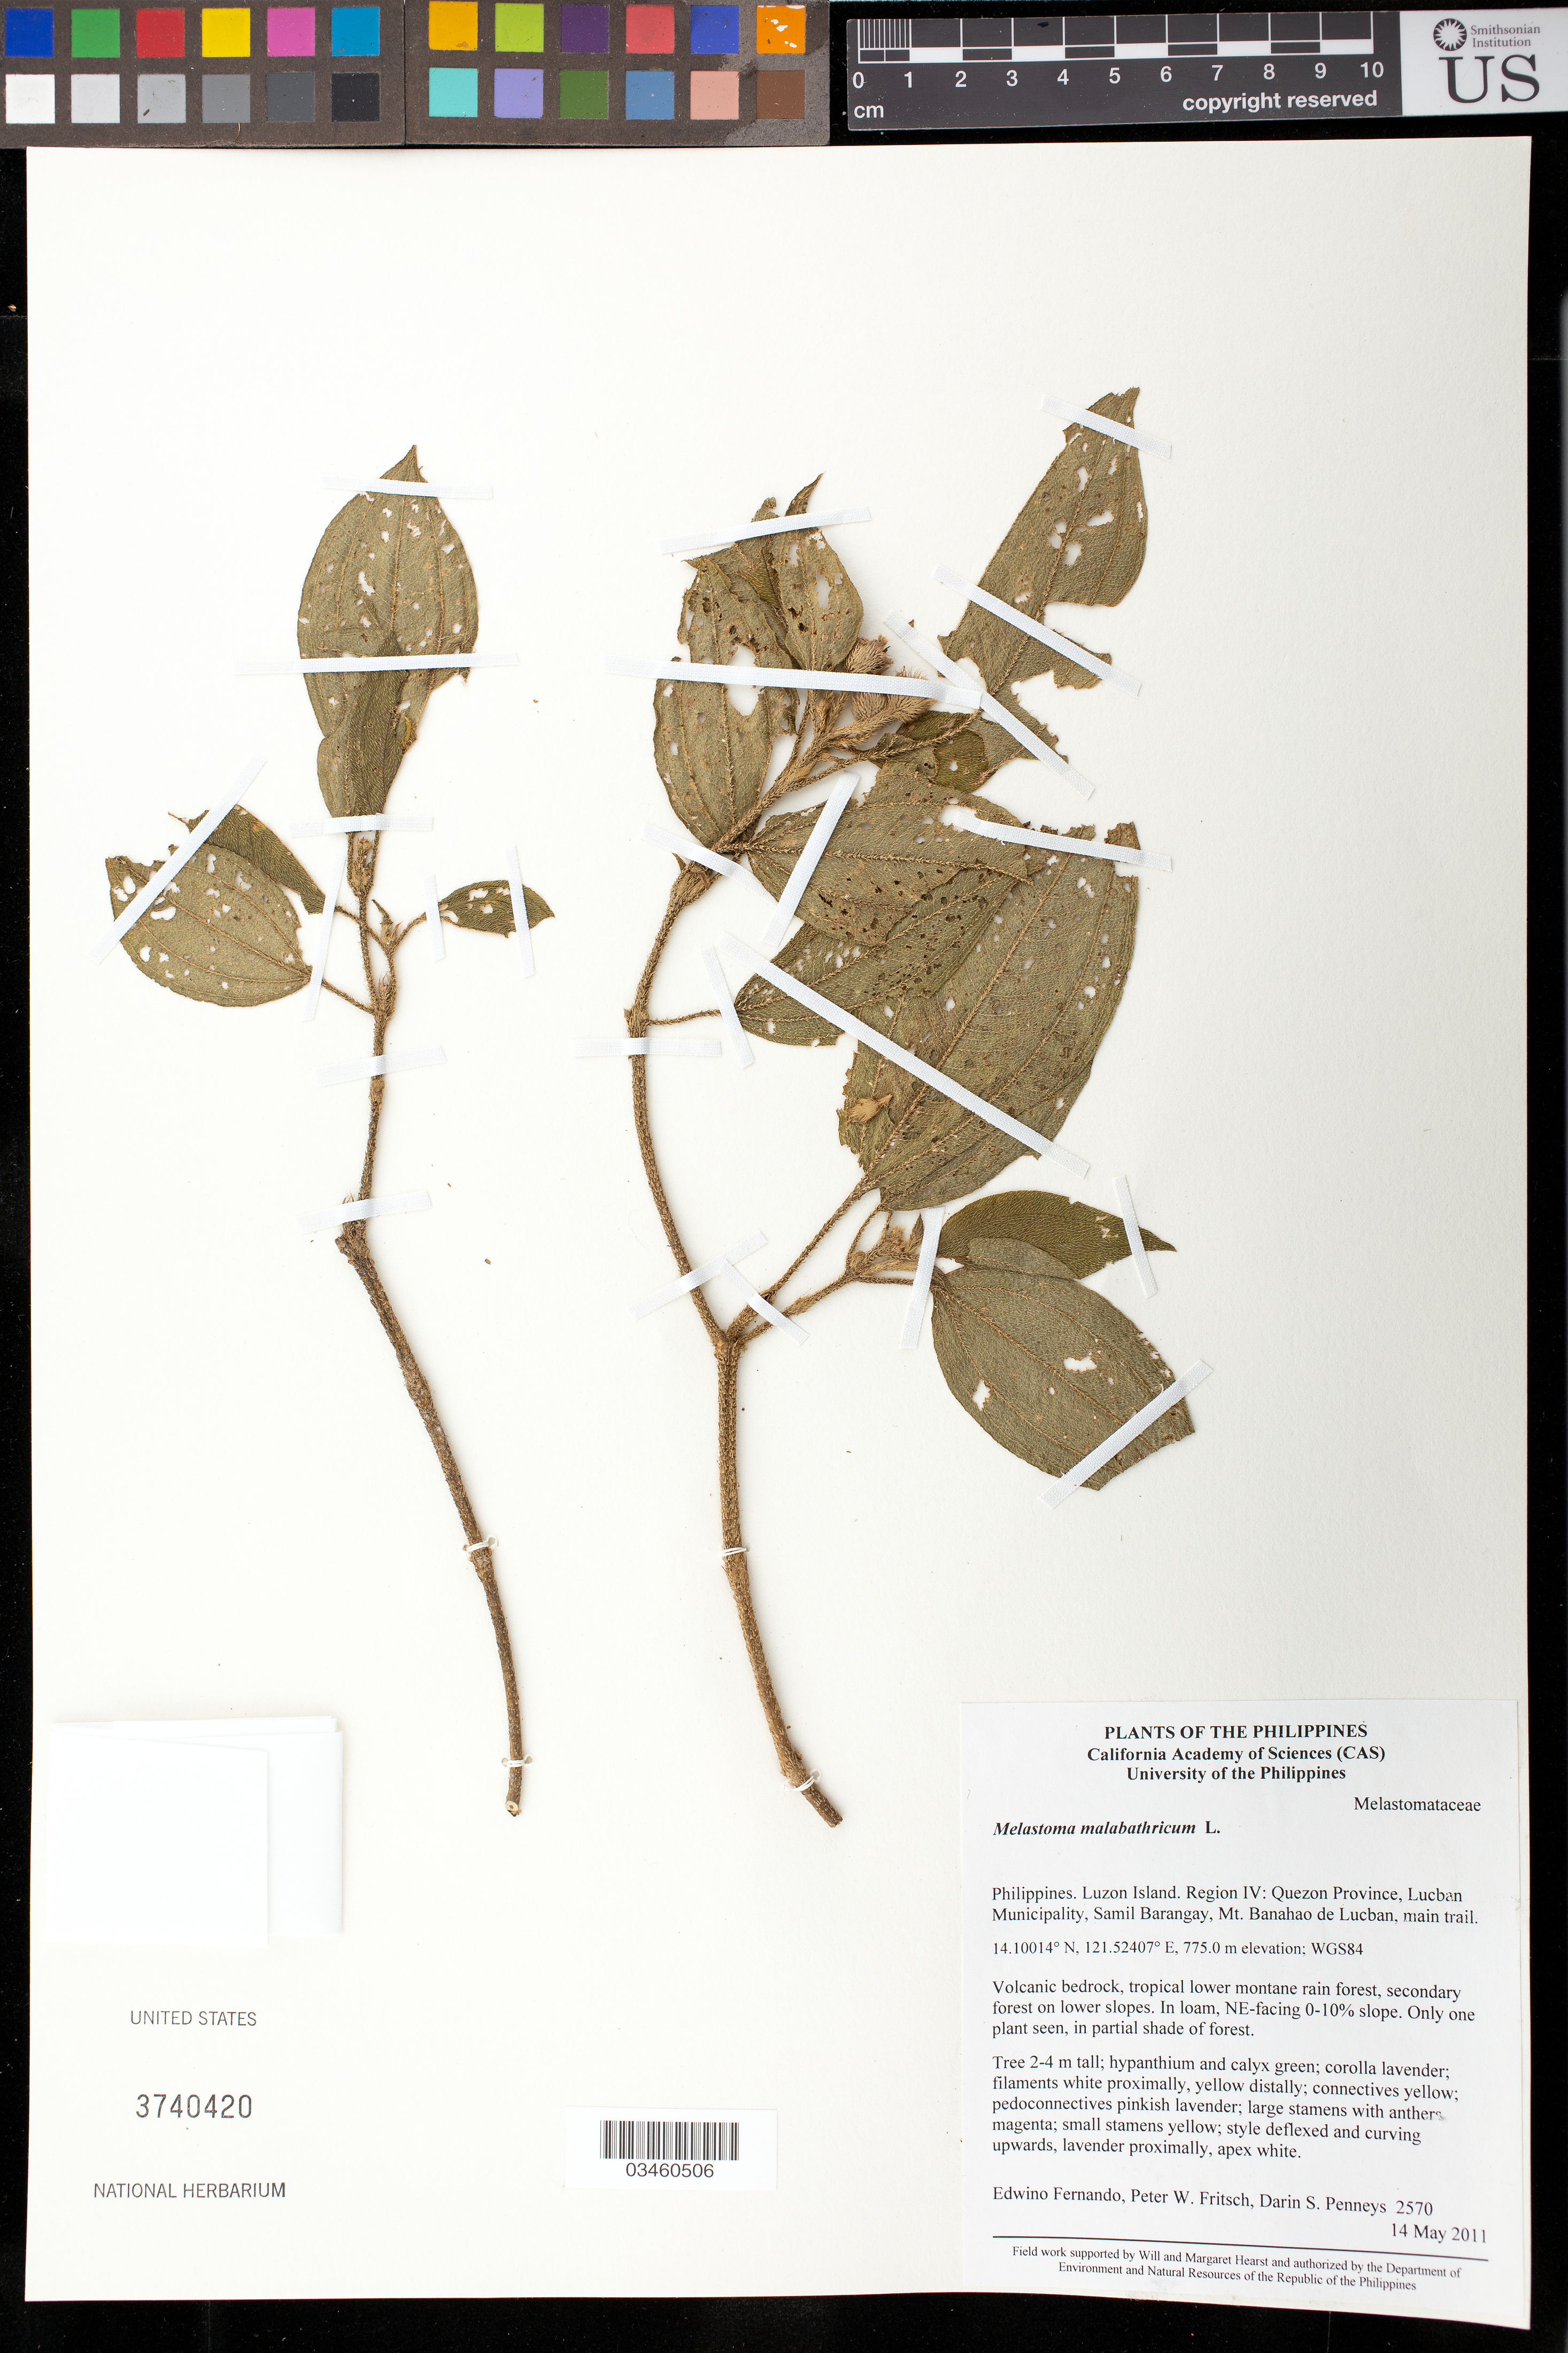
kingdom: Plantae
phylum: Tracheophyta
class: Magnoliopsida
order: Myrtales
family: Melastomataceae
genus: Melastoma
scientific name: Melastoma malabathricum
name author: L.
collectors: E. Fernando, P. W. Fritsch & D. S. Penneys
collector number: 2570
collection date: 2011-05-14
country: Philippines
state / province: Calabarzon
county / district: Quezon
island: Luzon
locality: Luzon Island. Region Iv: Quezon Province, Lucban Municipality, Samil Barangay, Mt. Baahao de Lucban, main trail.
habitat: Volcanic bedrock, tropical lower montane rain forest, secondary forest on lower slopes. In loam, NE-facing 0=10% slope. Only one plant seen, in partial shade of forest.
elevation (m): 775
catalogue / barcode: US 3740420